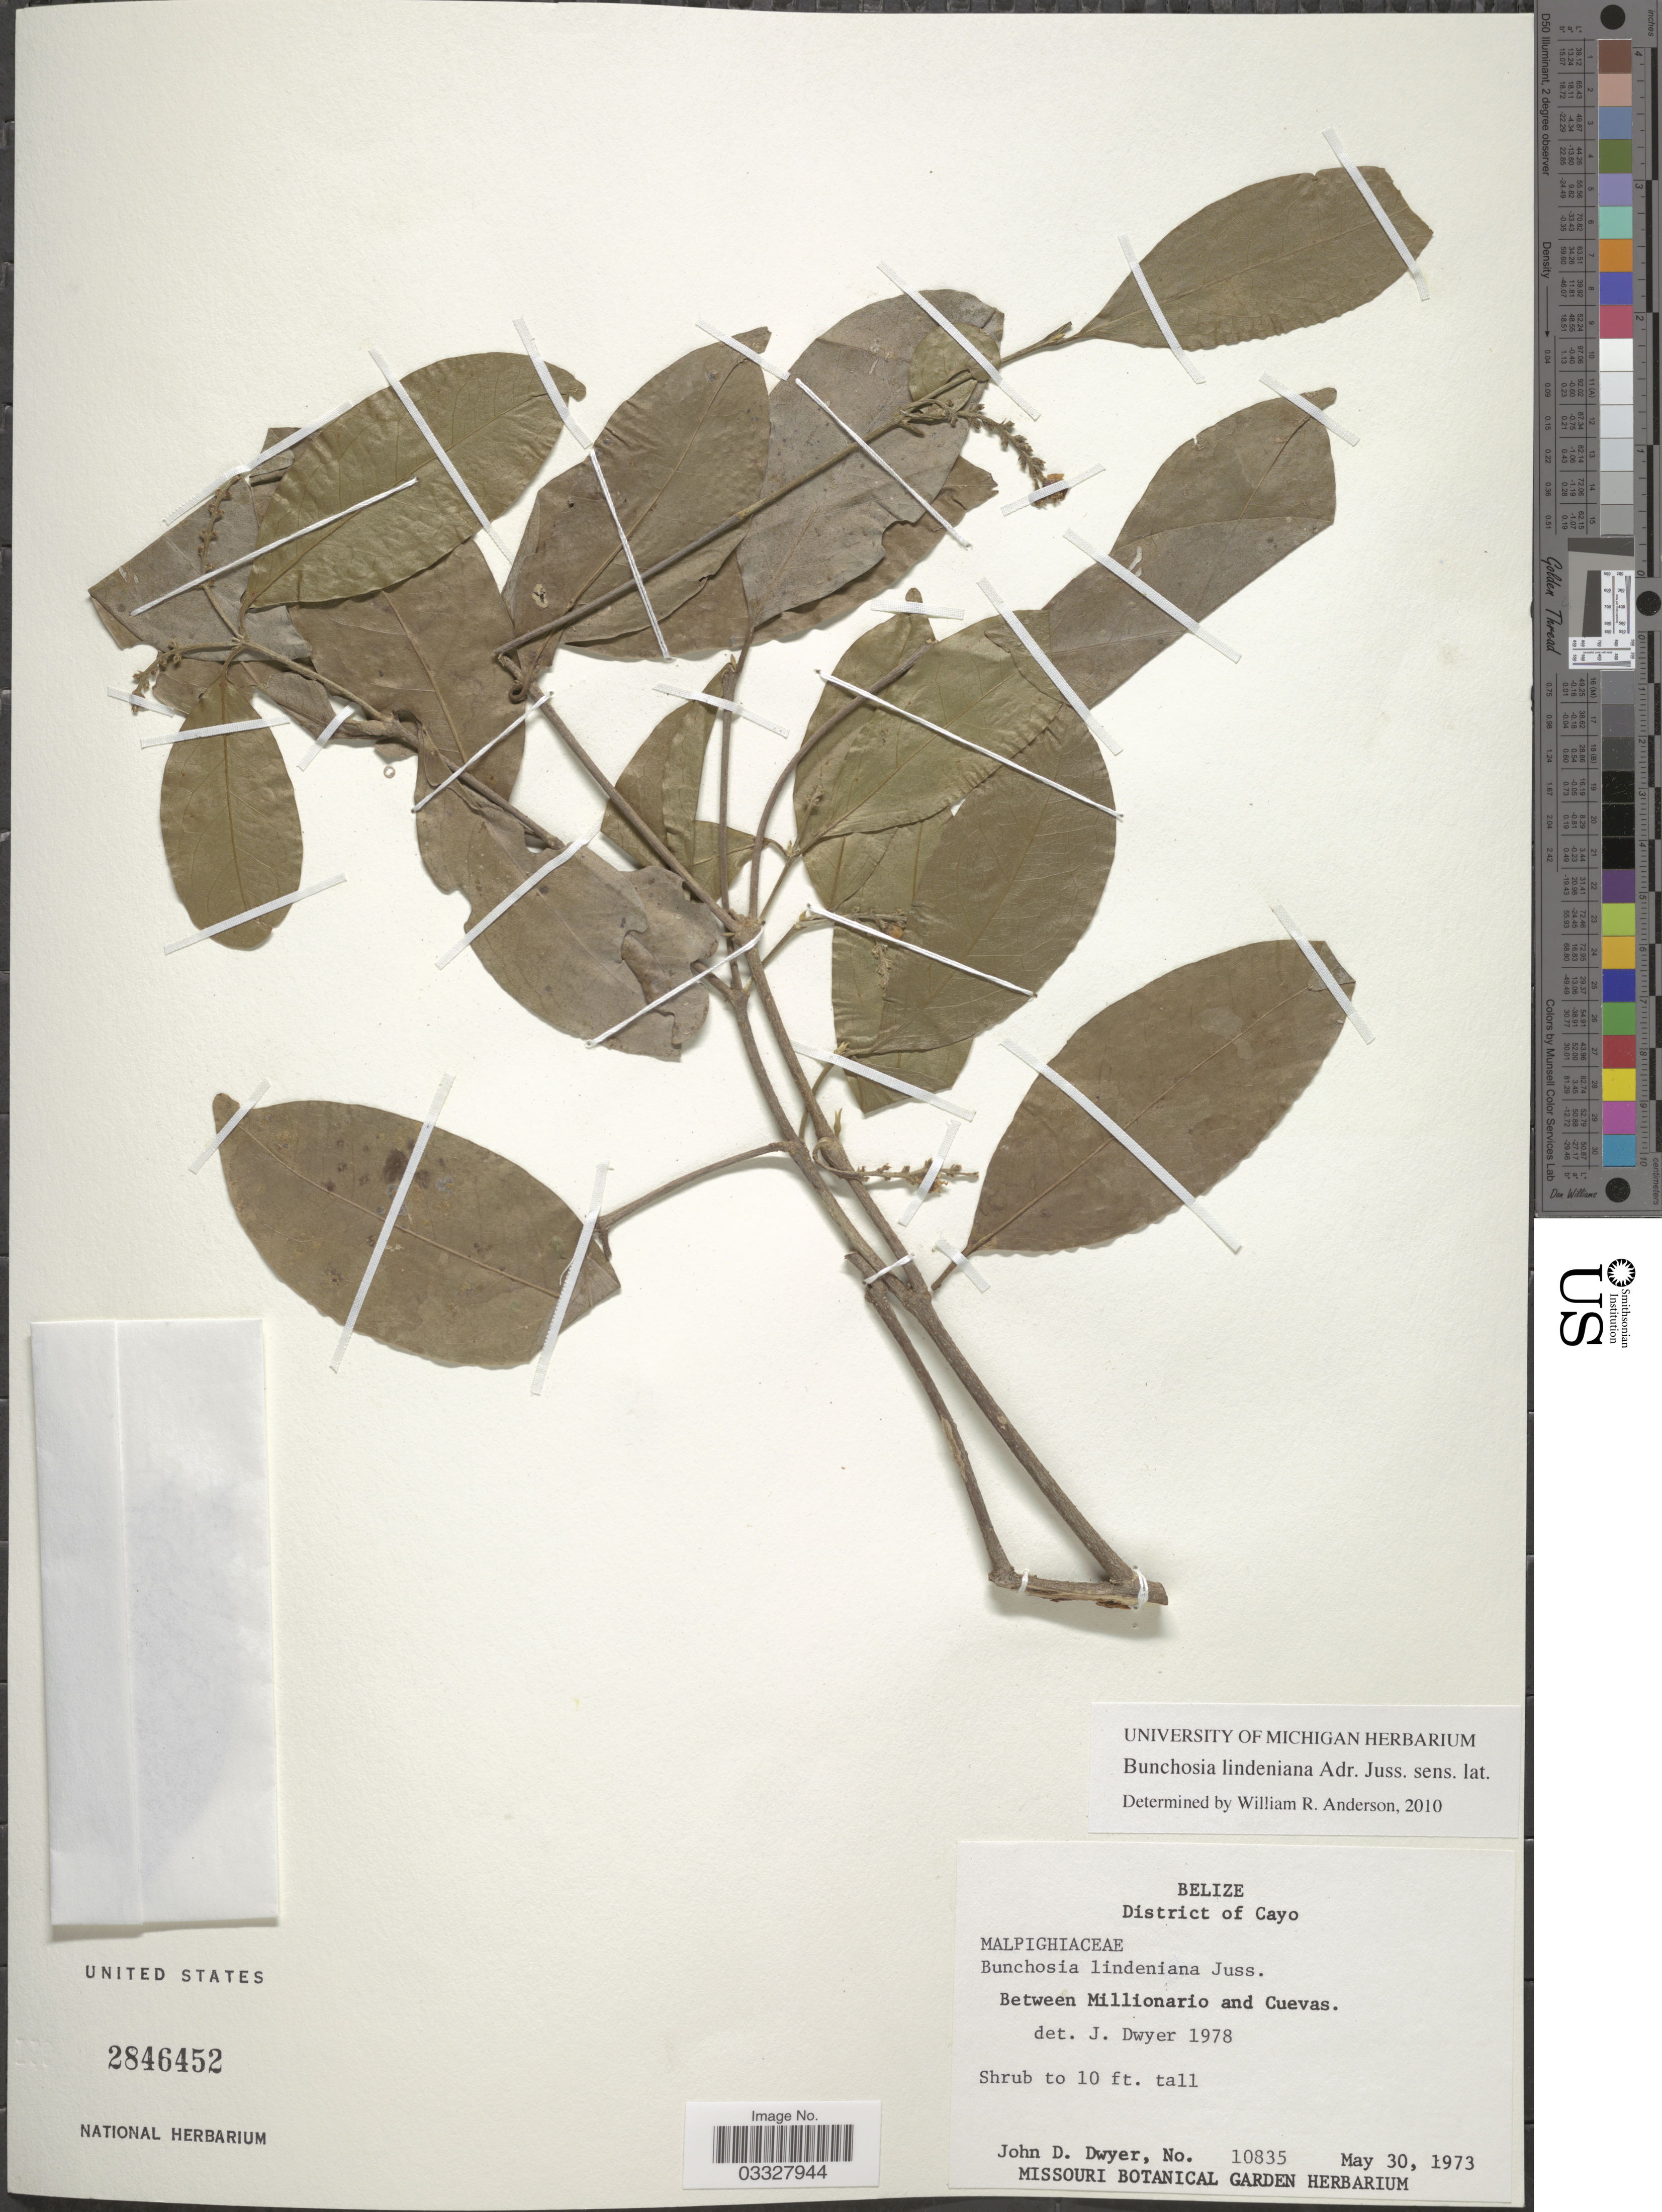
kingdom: Plantae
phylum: Tracheophyta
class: Magnoliopsida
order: Malpighiales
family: Malpighiaceae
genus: Bunchosia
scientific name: Bunchosia lindeniana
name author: A. Juss.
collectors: J. D. Dwyer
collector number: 10835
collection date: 1973-05-30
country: Belize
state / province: Cayo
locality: District of Cayo. Between Millionario and Cuevas.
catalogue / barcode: US 2846452